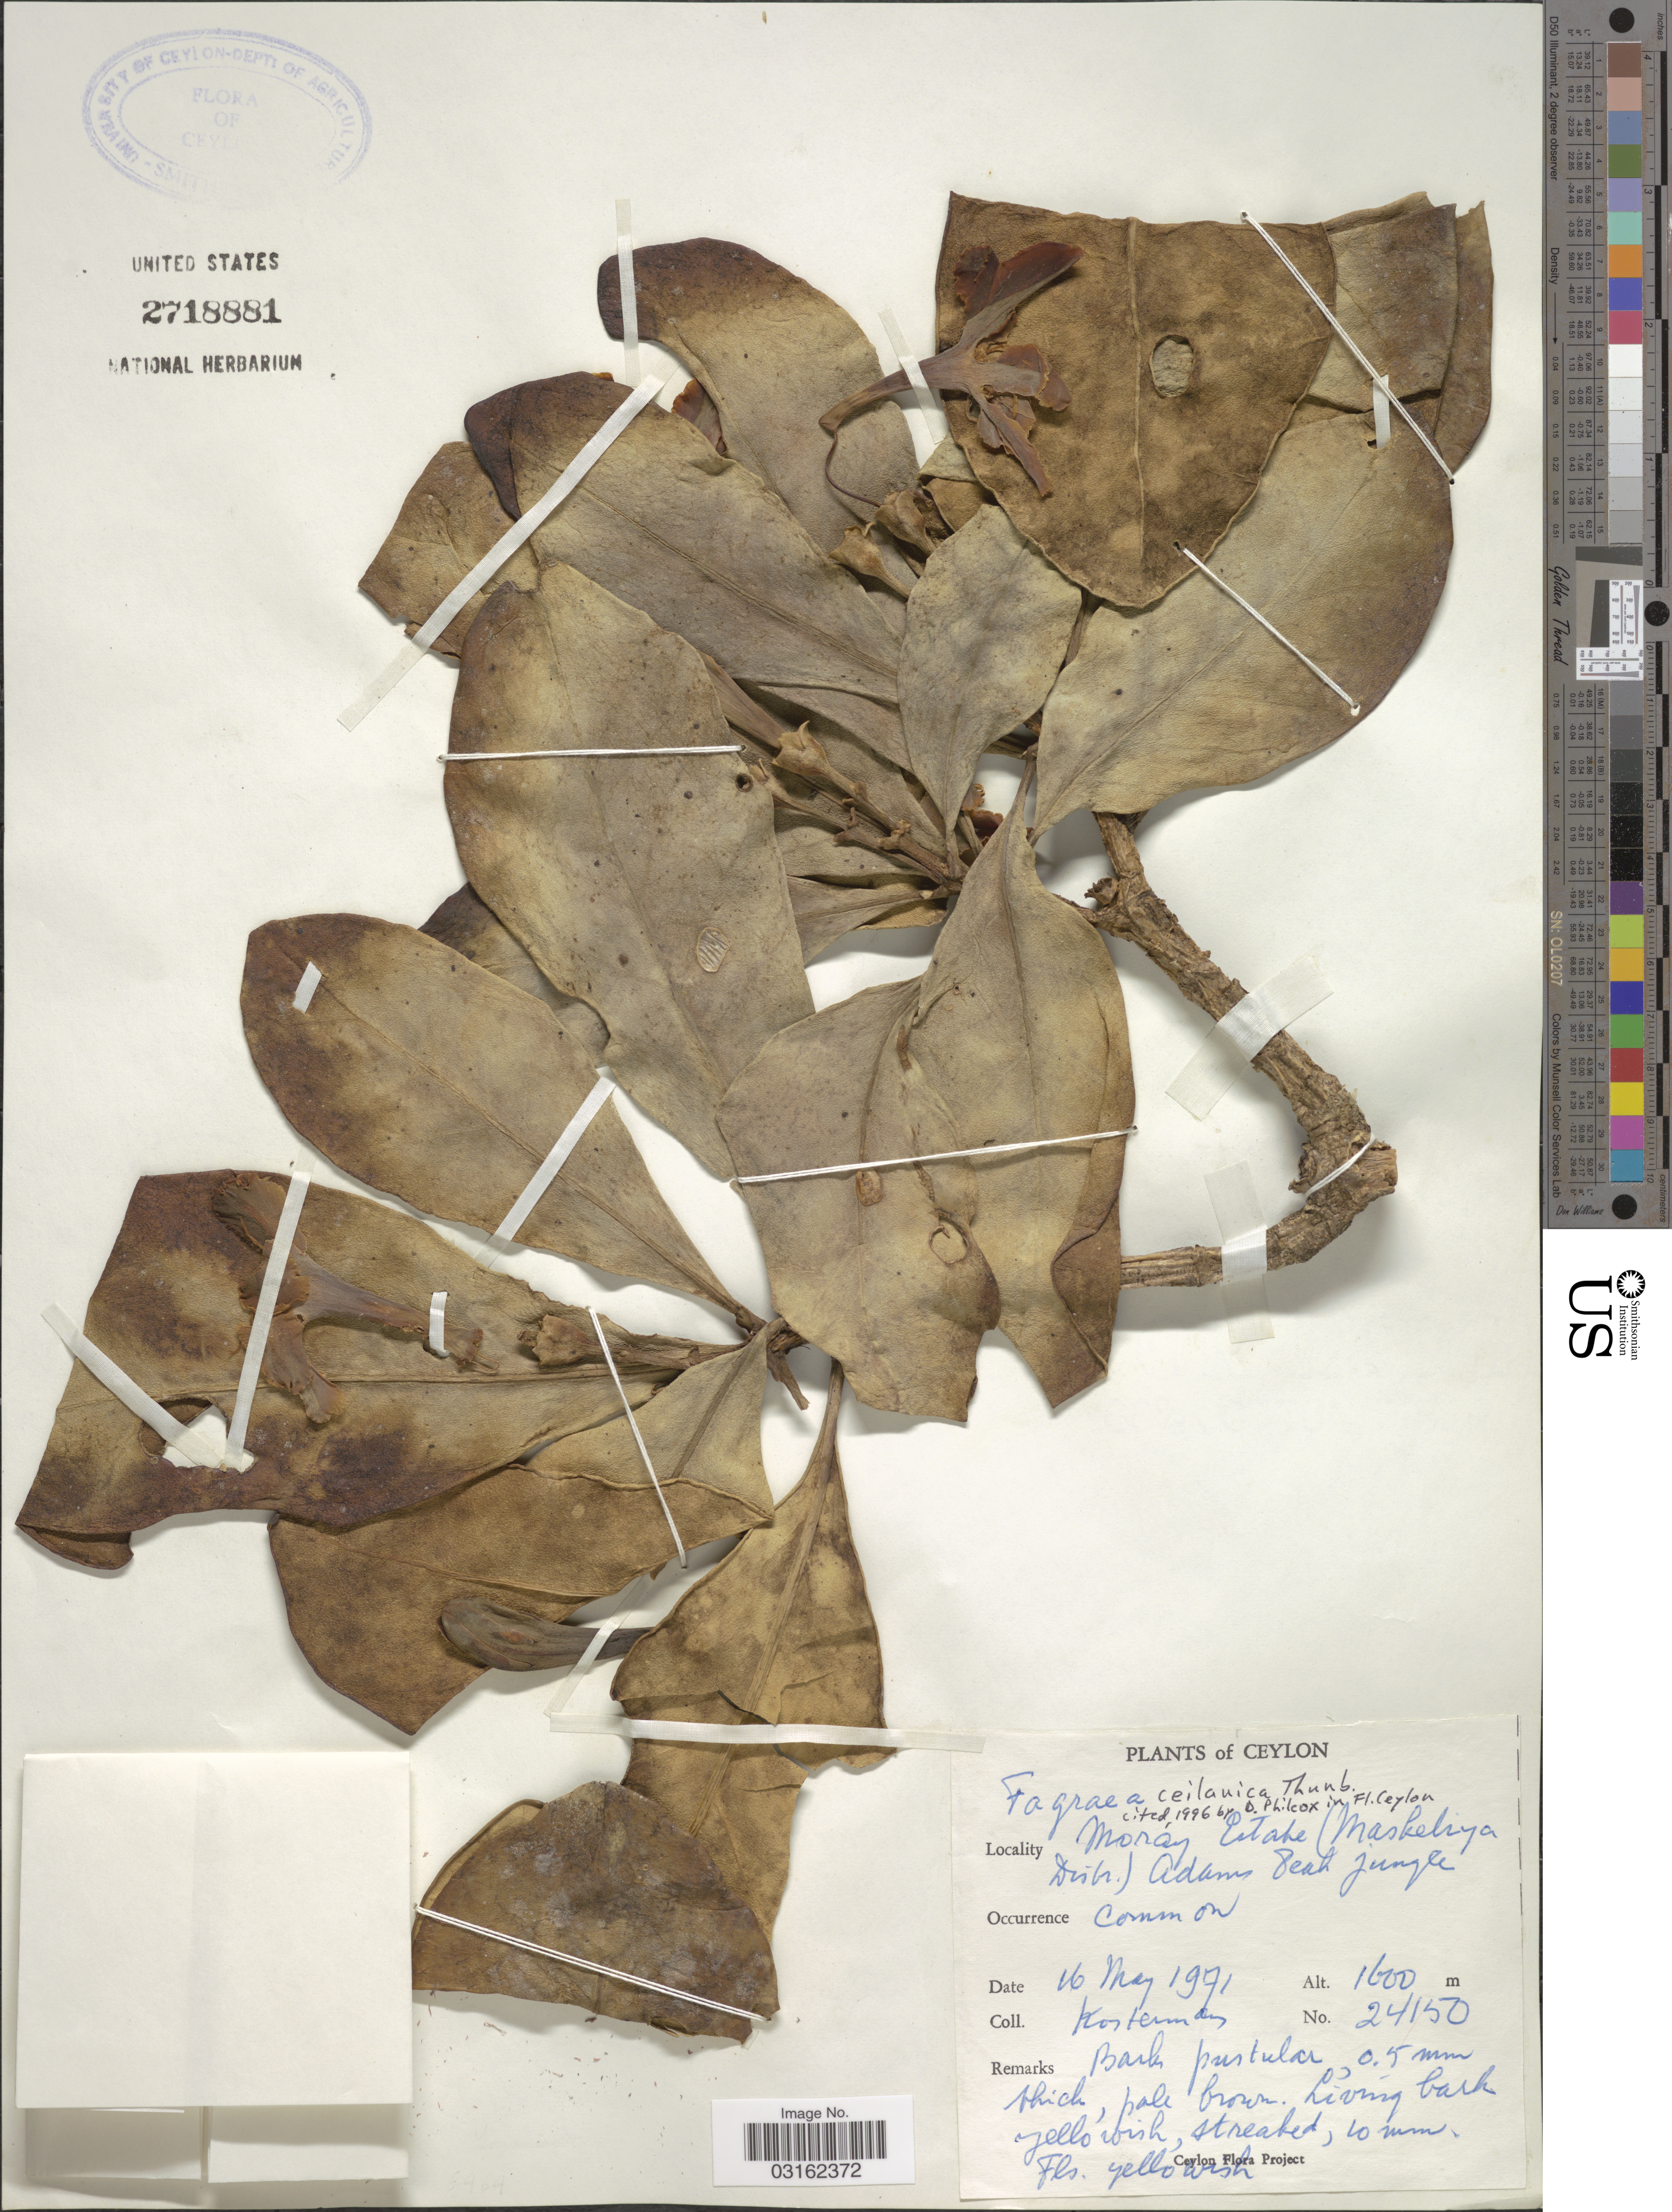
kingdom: Plantae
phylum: Tracheophyta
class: Magnoliopsida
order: Gentianales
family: Gentianaceae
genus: Fagraea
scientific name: Fagraea ceilanica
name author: Thunb.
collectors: Kostermans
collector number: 24150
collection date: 1971-05-16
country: Sri Lanka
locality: Ceylon, Moray Estate (Maskeliya Distr.) Adams Peak jungle.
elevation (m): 1600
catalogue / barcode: US 2718881